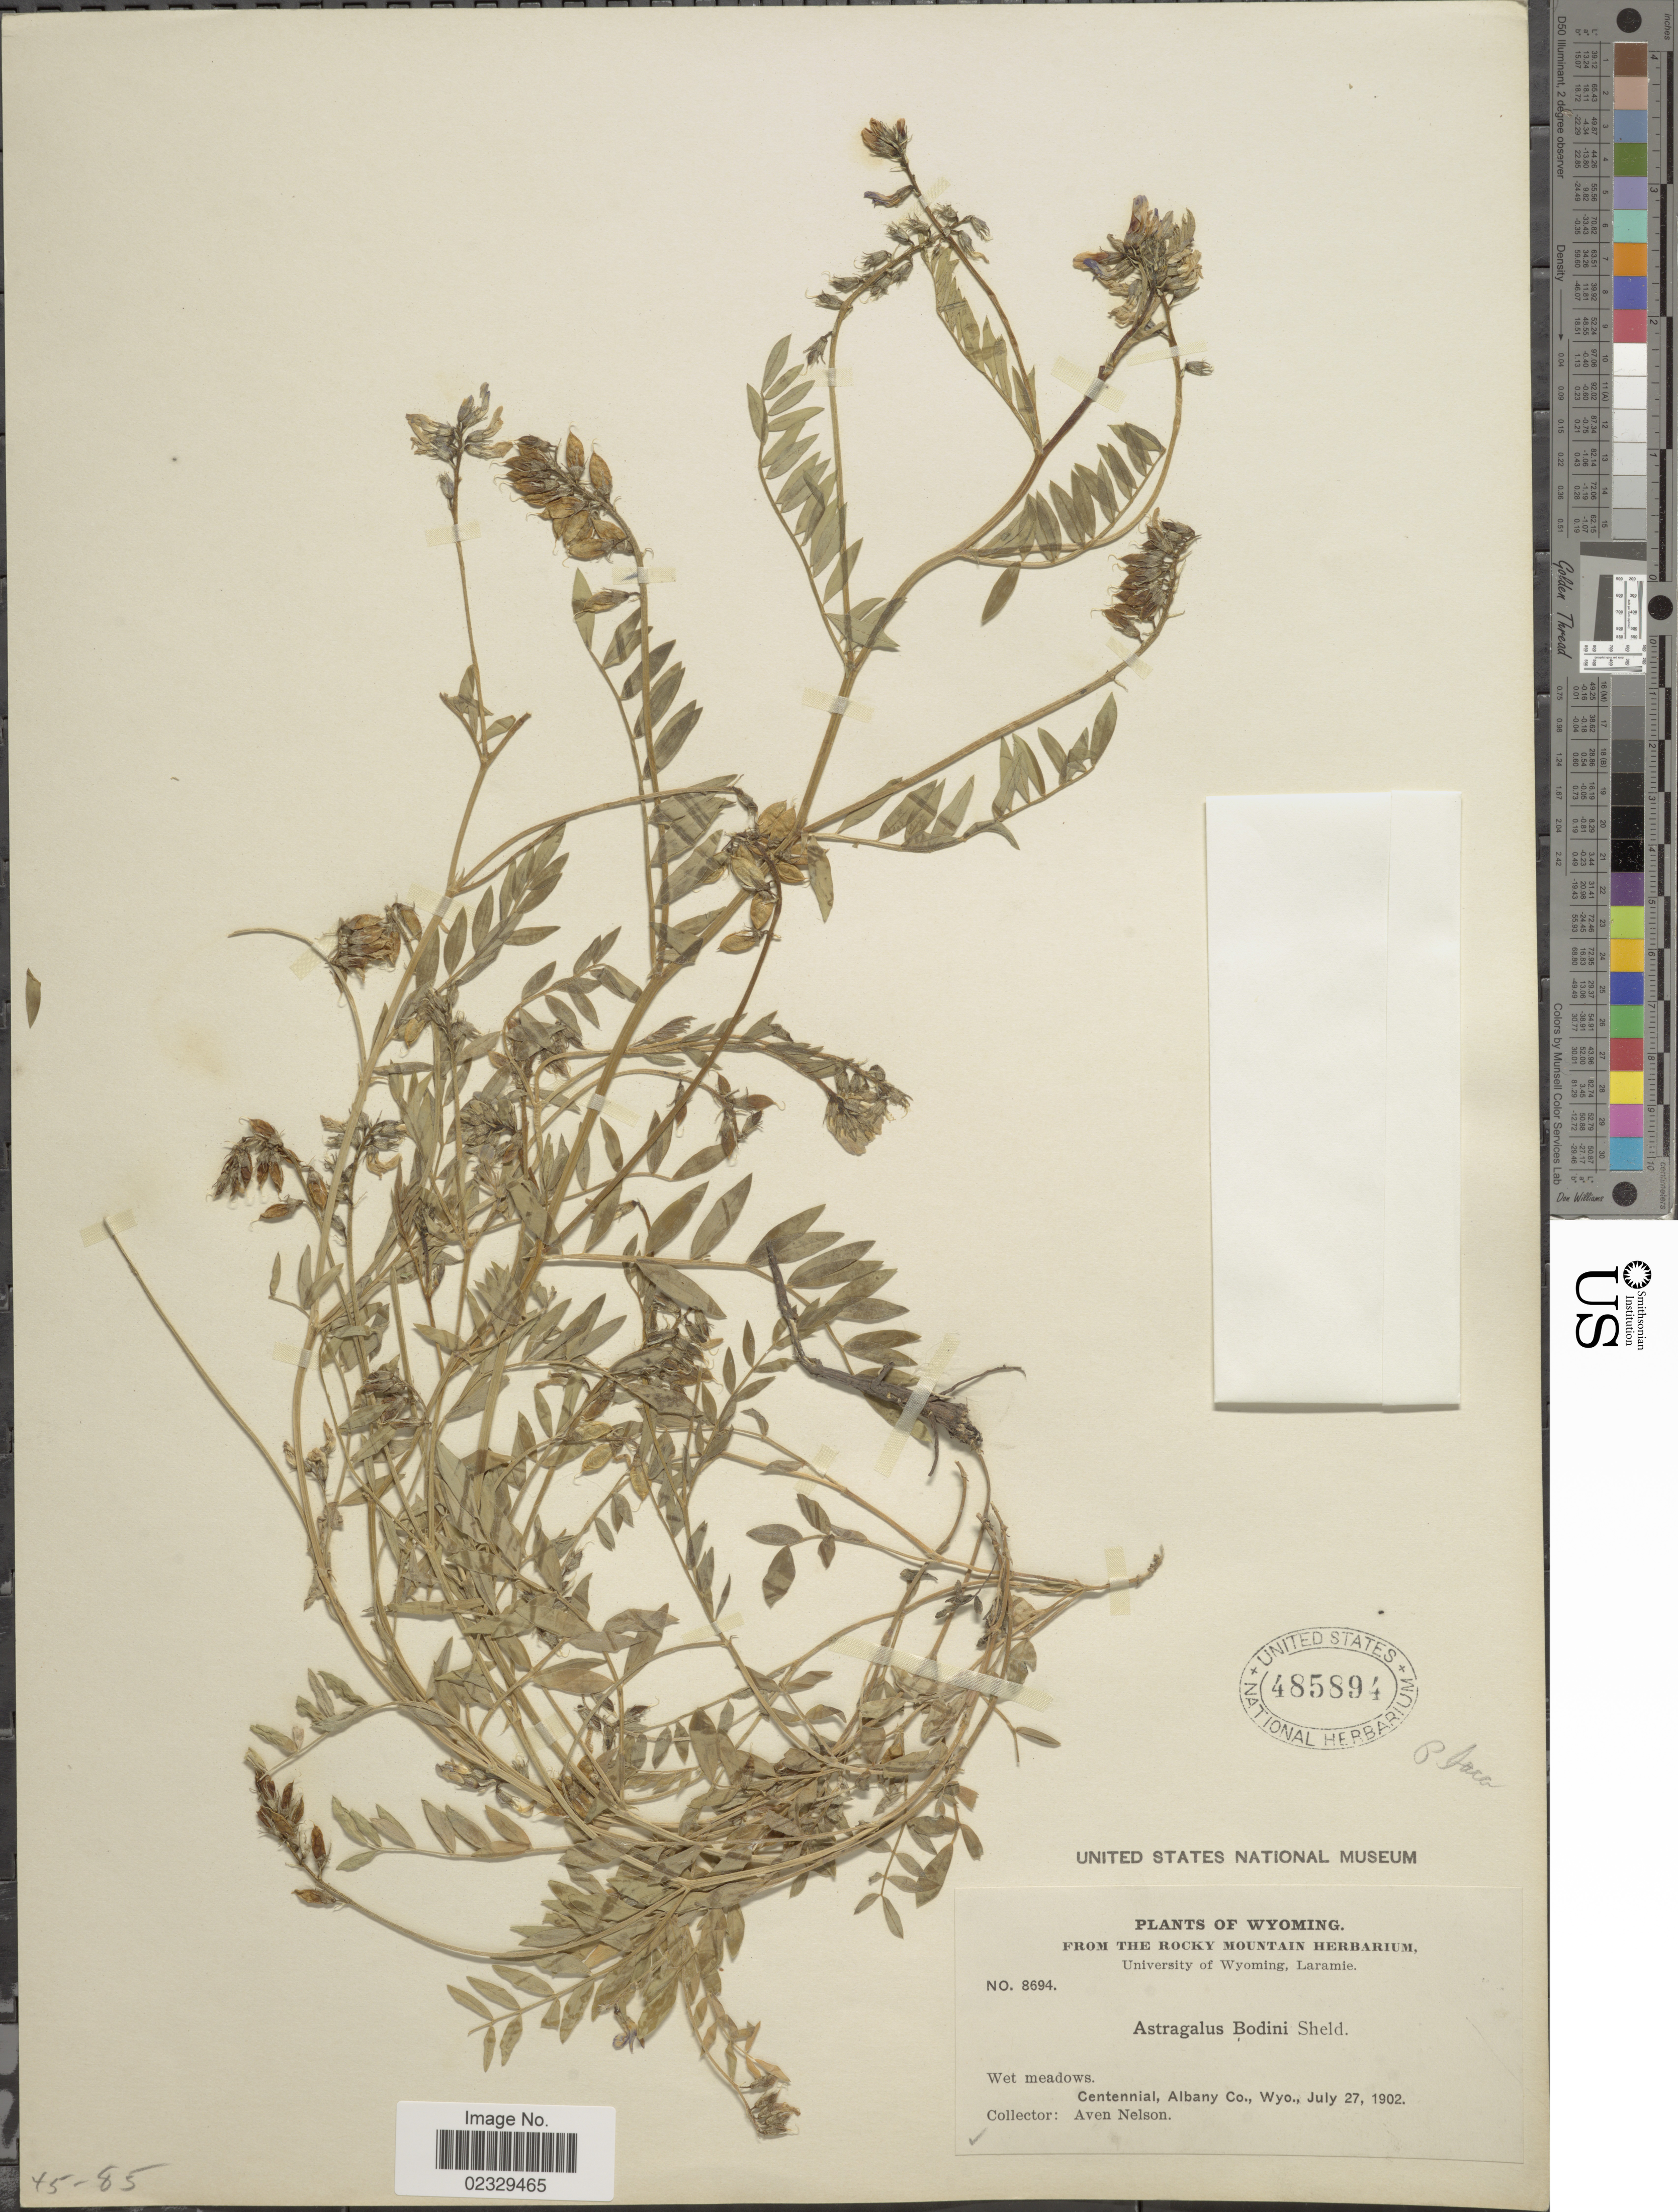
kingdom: Plantae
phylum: Tracheophyta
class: Magnoliopsida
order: Fabales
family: Fabaceae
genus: Astragalus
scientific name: Astragalus bodinii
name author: E. Sheld.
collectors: A. Nelson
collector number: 8694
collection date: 1902-07-27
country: United States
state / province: Wyoming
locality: Centennial, Albany Co.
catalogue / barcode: US 485894